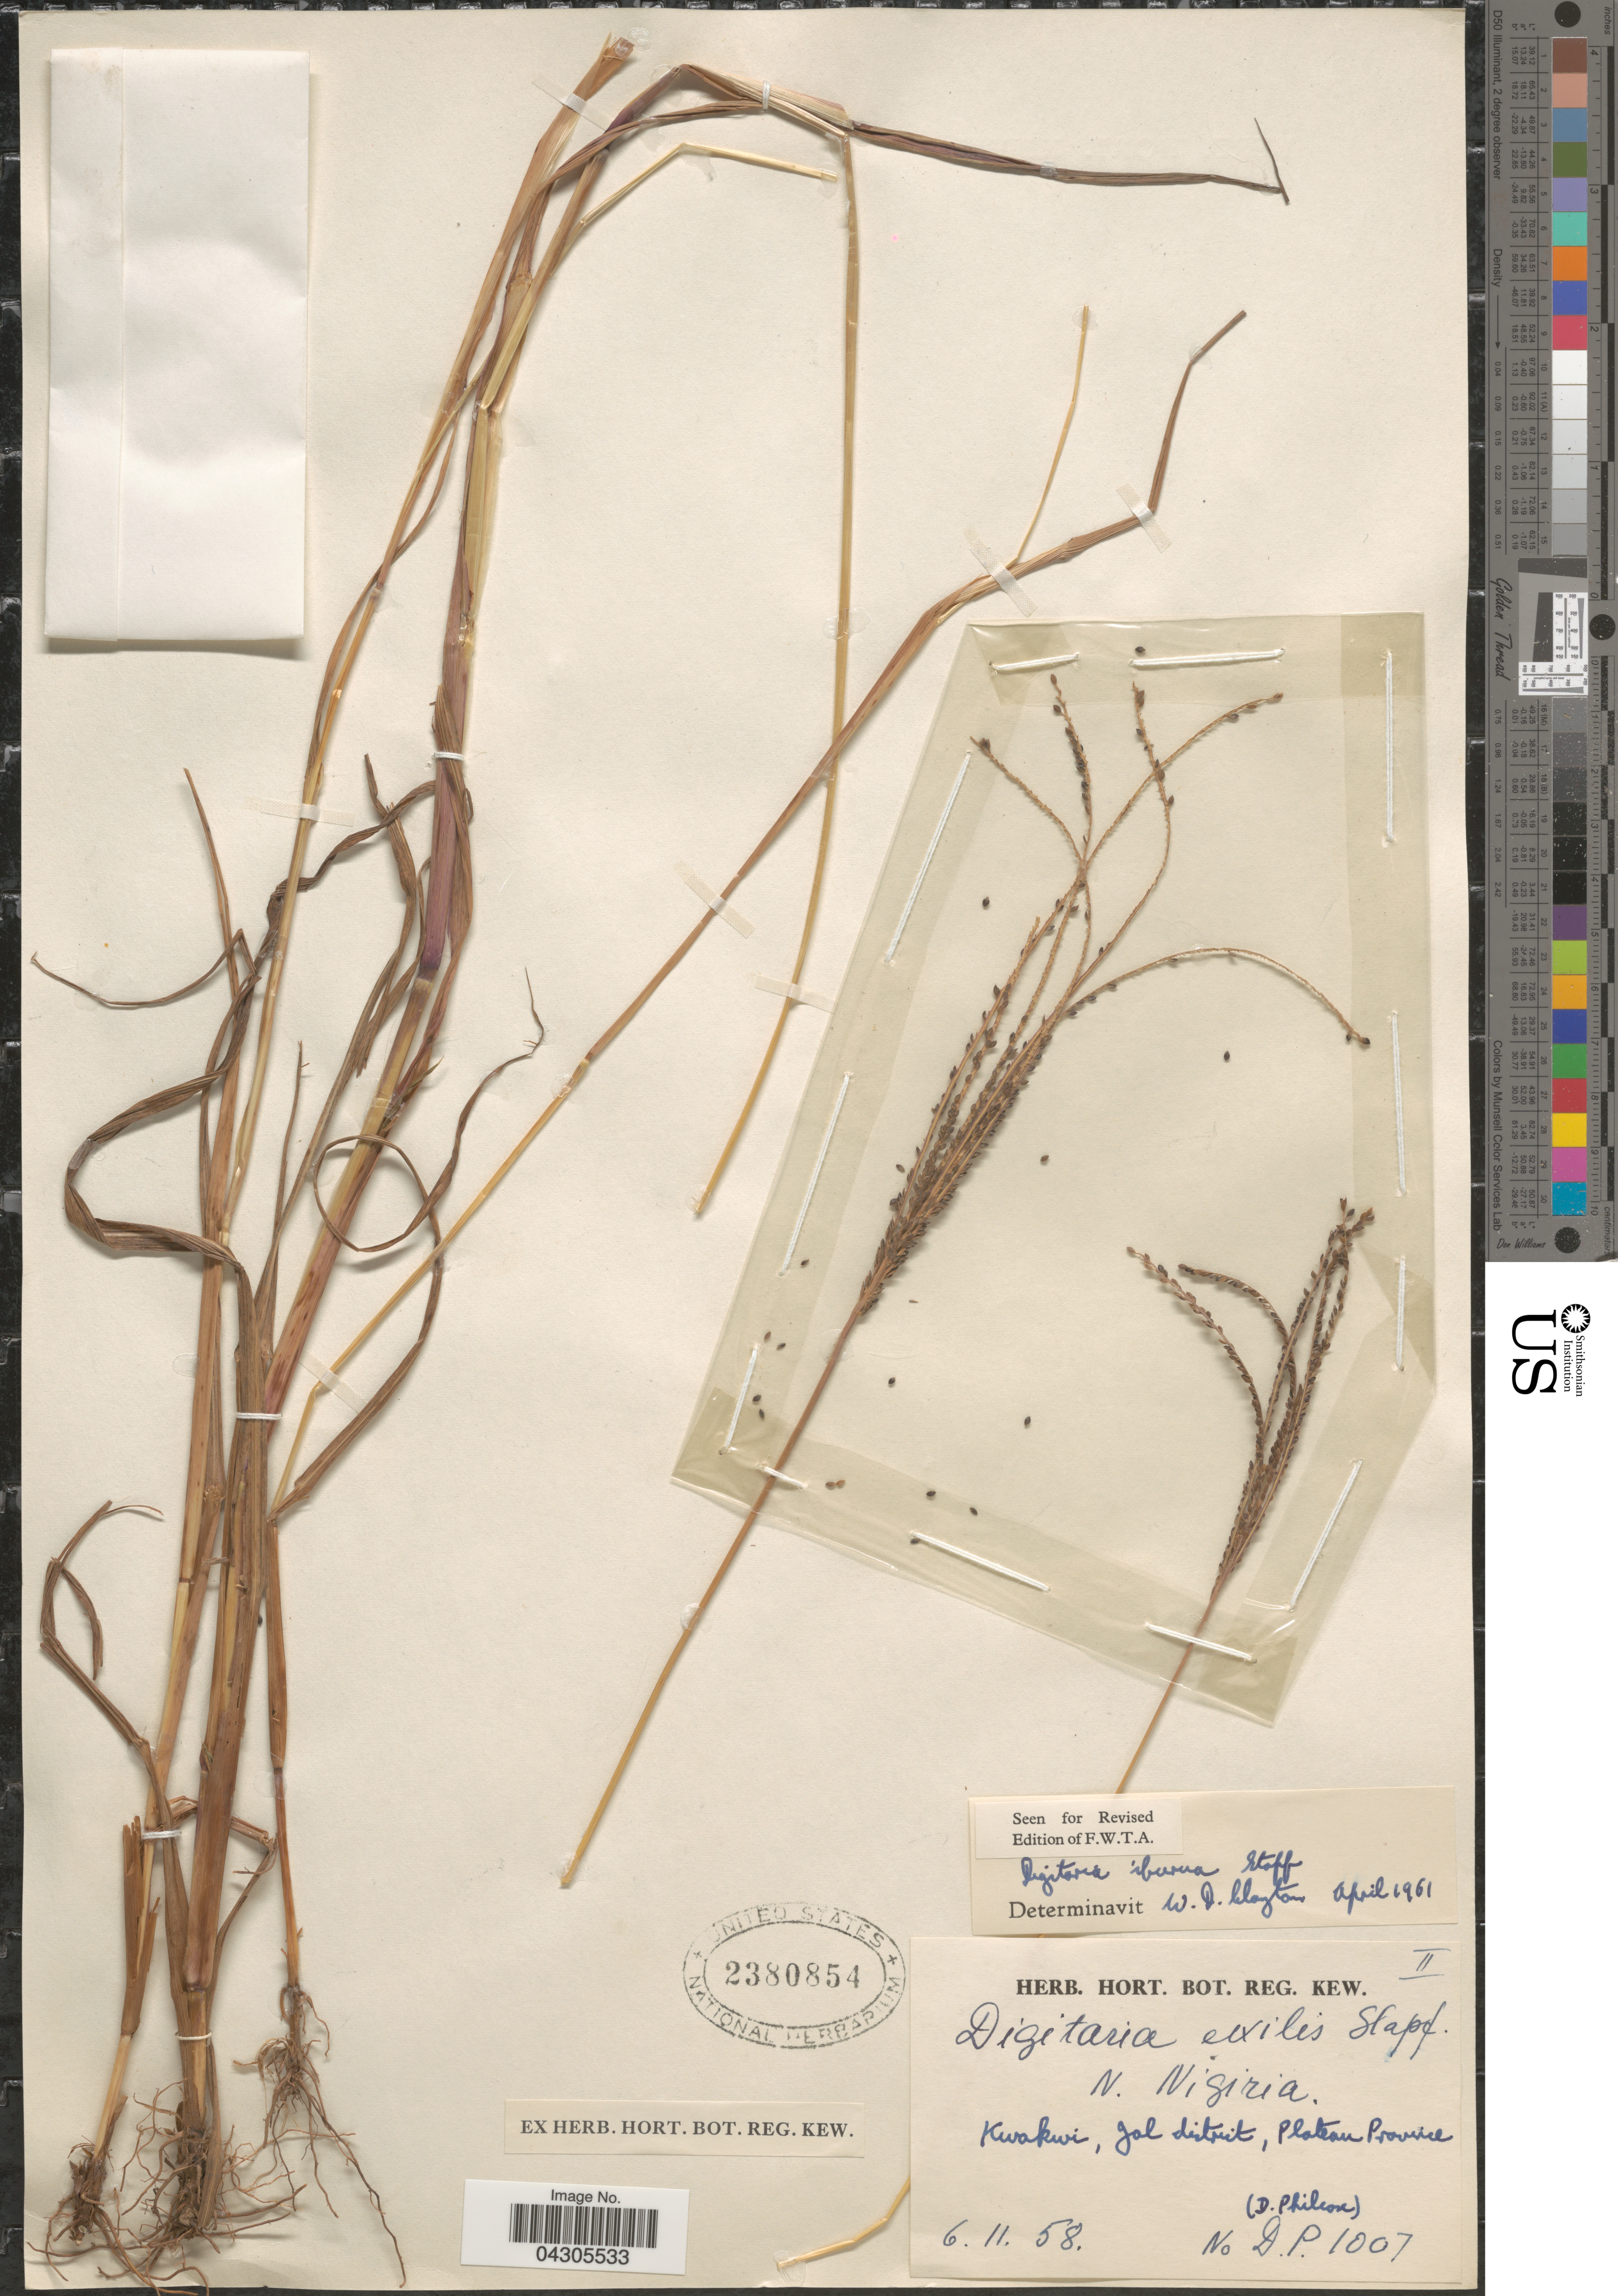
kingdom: Plantae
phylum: Tracheophyta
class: Liliopsida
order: Poales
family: Poaceae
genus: Digitaria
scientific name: Digitaria iburua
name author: Stapf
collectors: D. Philcox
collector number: D.P.1007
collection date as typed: Transcribed d/m/y: 6/11/58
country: Nigeria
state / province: Plateau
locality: N. Nigiria. Kwakwi, Jal district.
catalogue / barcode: US 2380854